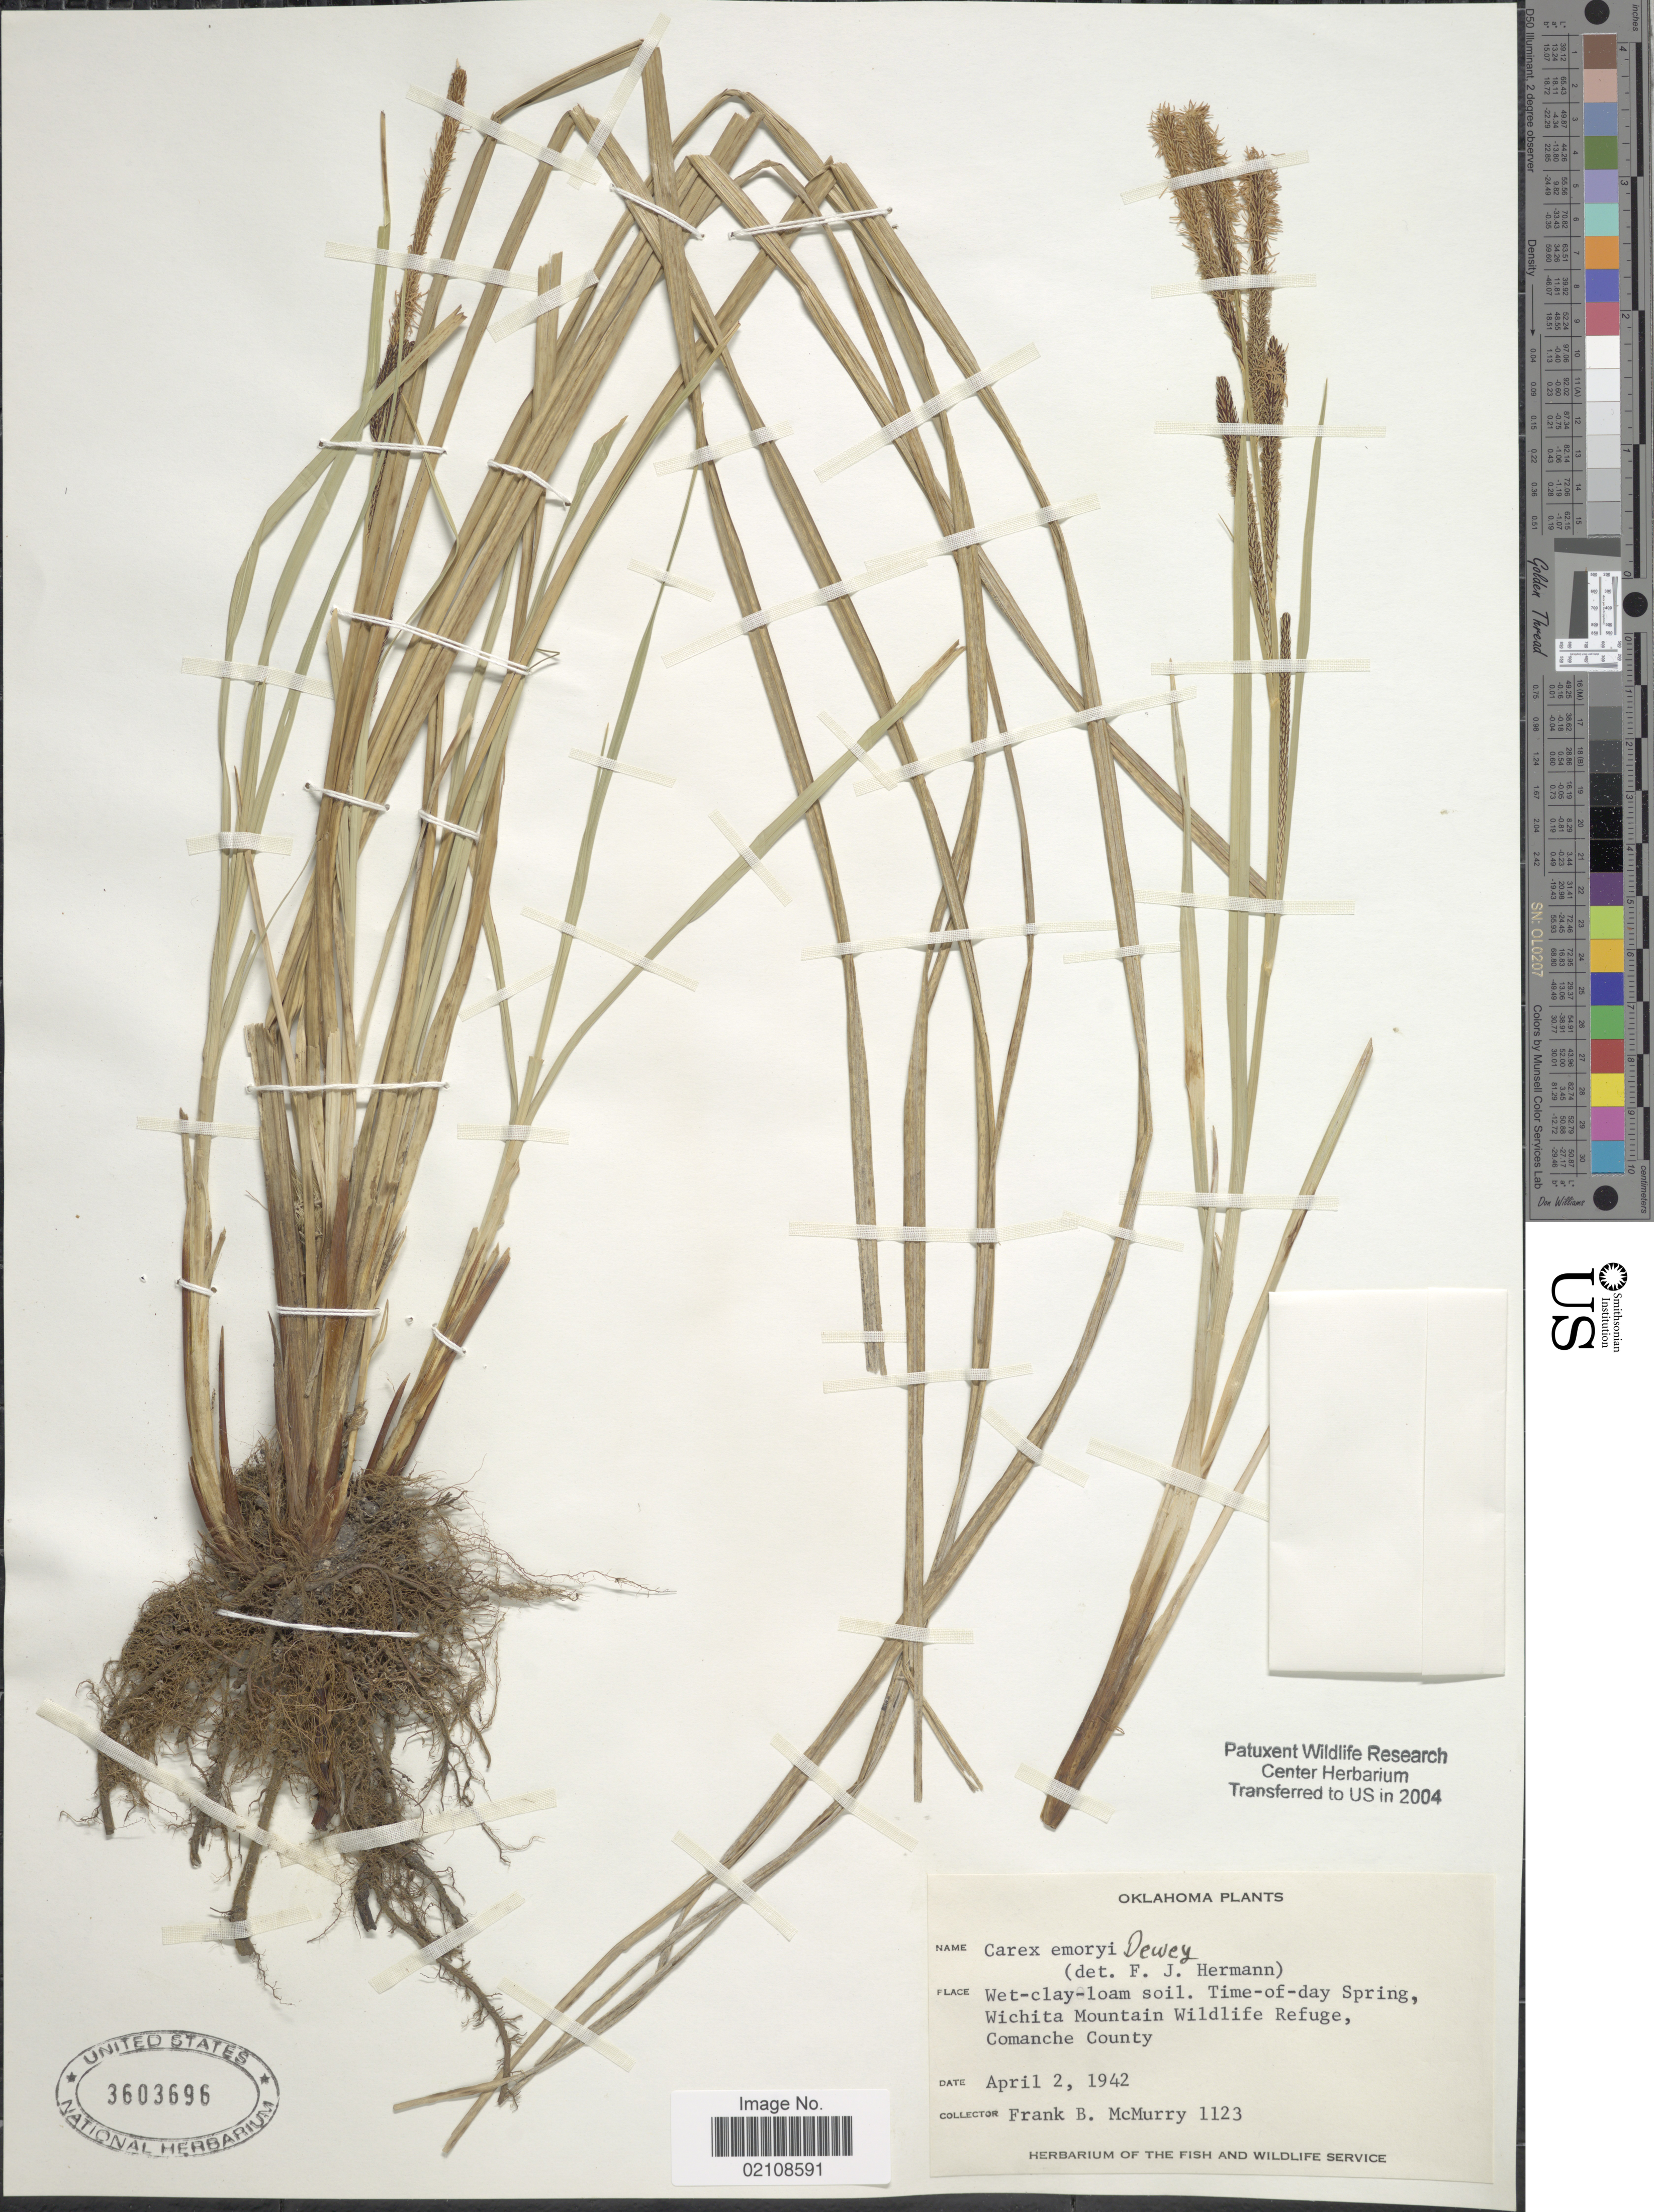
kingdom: Plantae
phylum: Tracheophyta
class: Liliopsida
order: Poales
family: Cyperaceae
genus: Carex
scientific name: Carex emoryi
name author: Dewey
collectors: F. B. McMurry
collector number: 1123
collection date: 1942-04-02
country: United States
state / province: Oklahoma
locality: Time- of - day Spring, Wichita Mountain Wildlife Refuge, Comanche County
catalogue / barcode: US 3603696